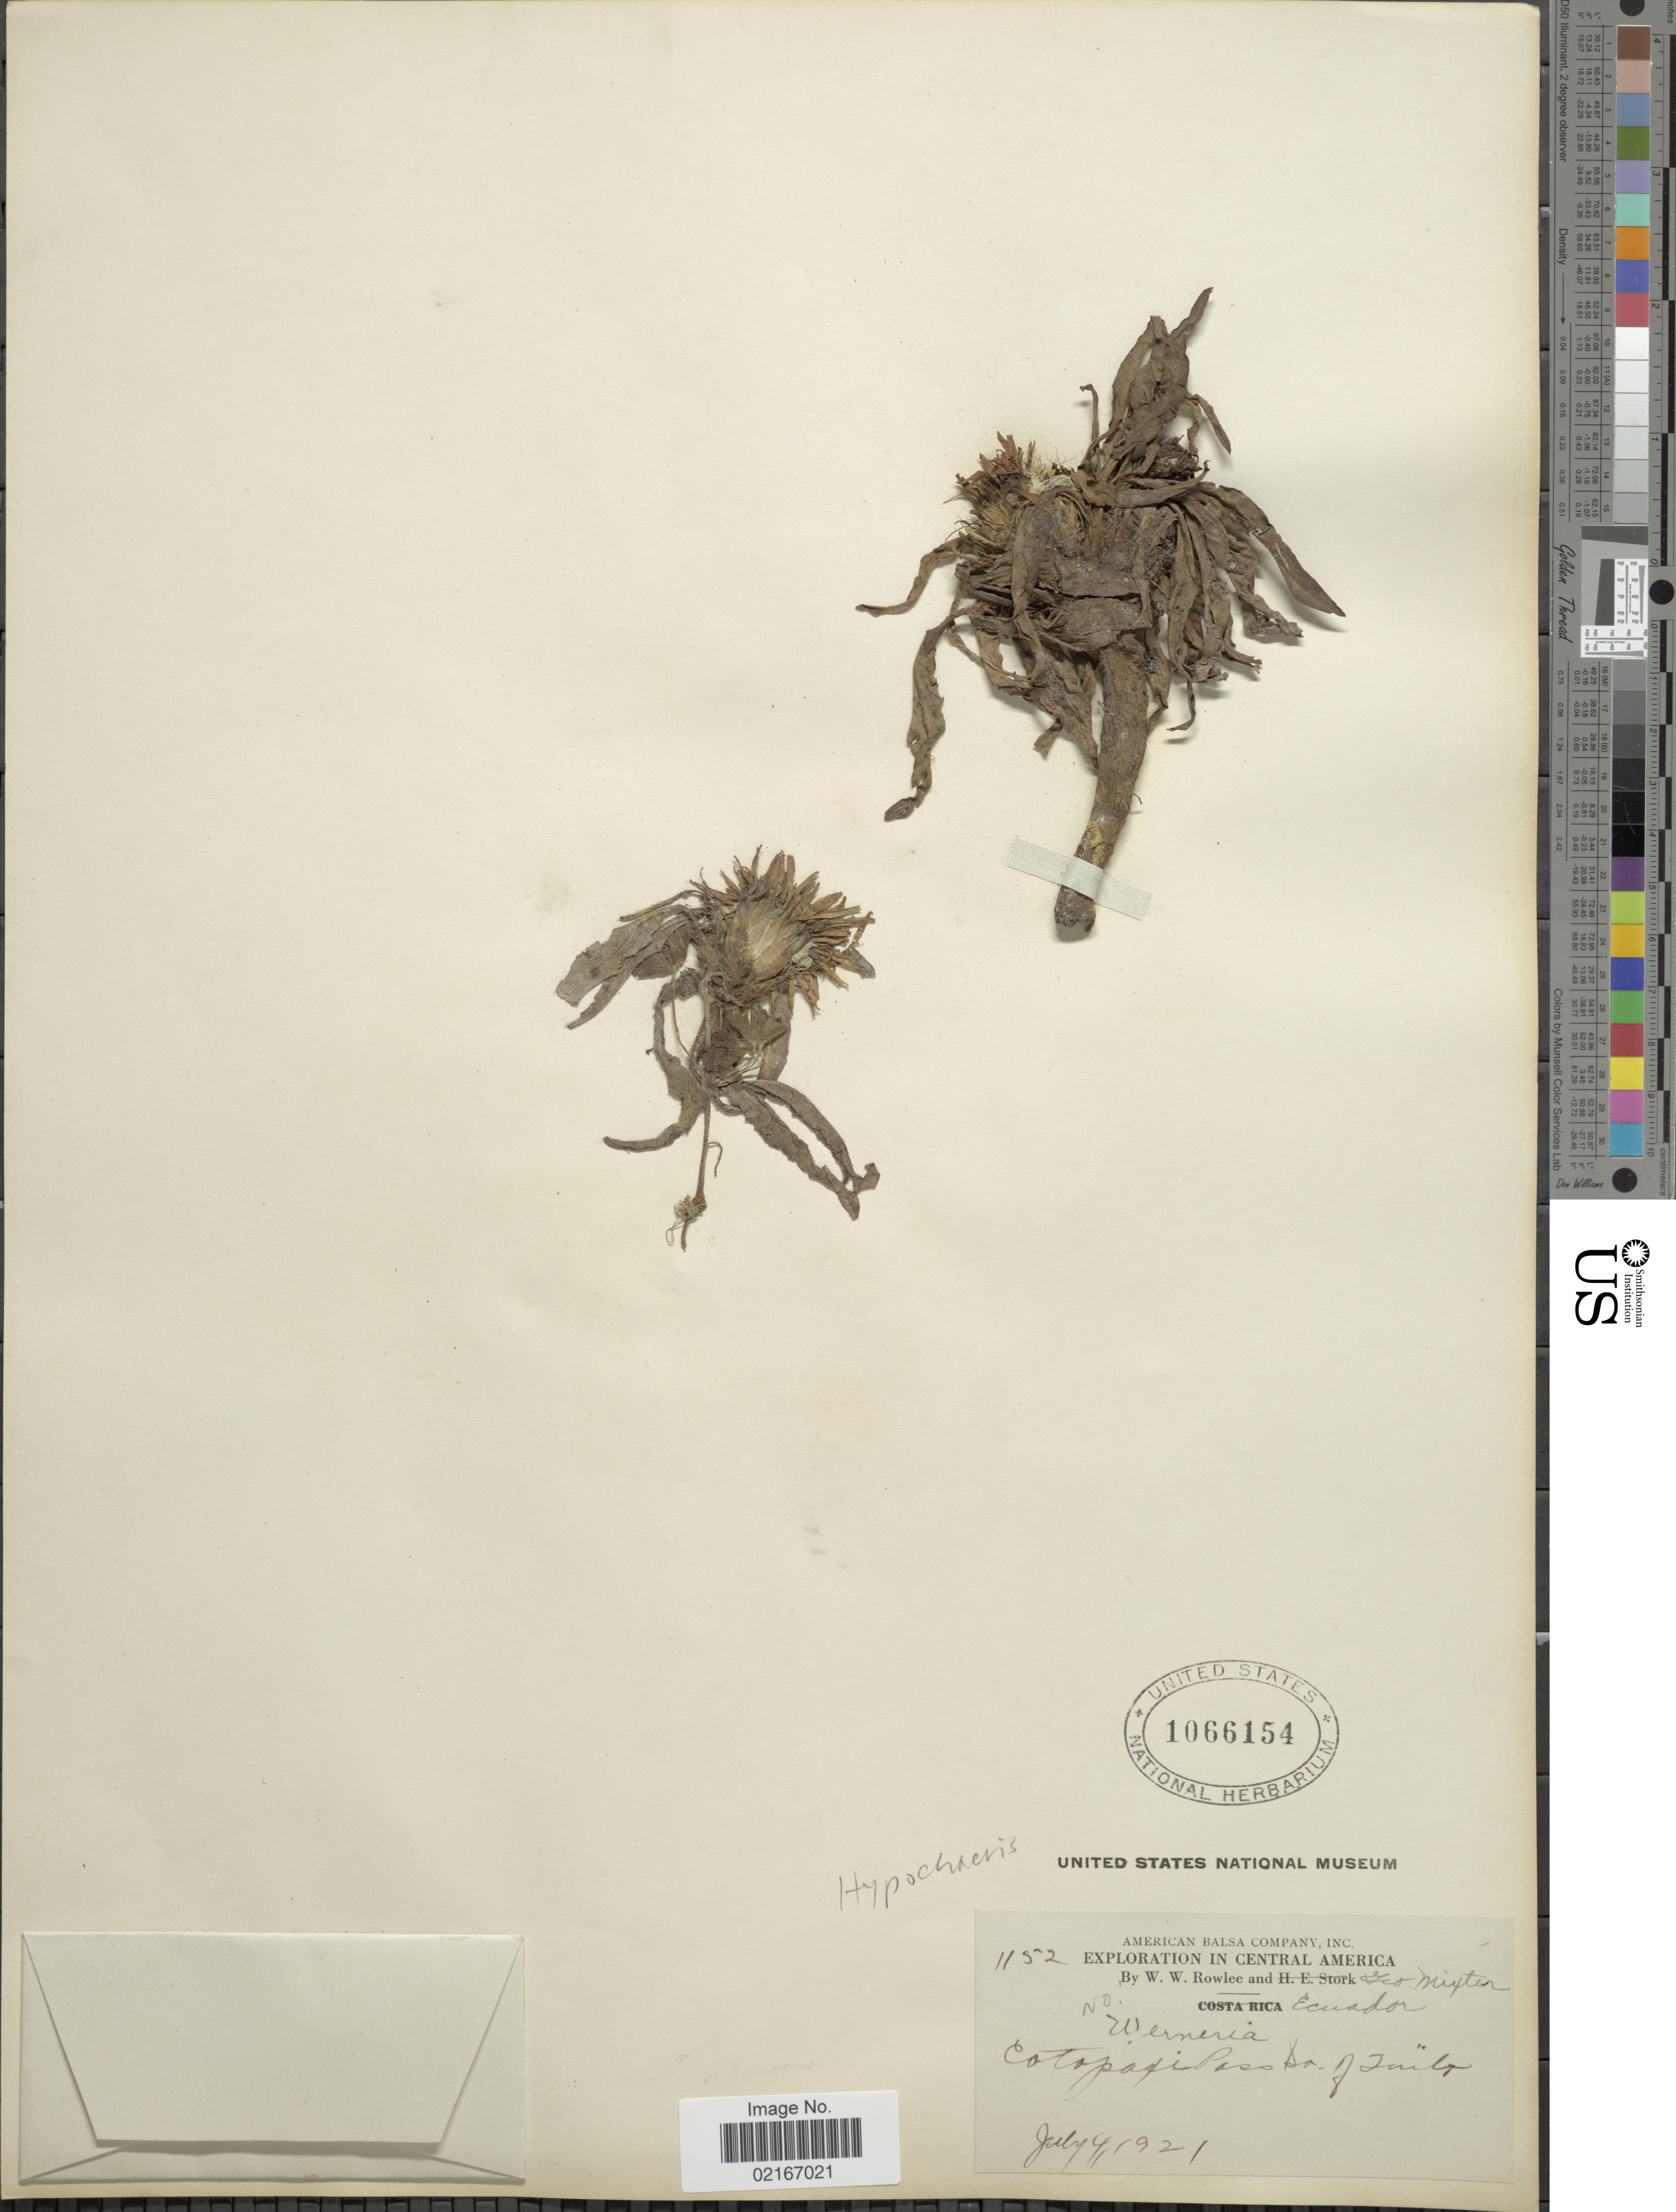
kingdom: Plantae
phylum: Tracheophyta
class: Magnoliopsida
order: Asterales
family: Asteraceae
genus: Hypochaeris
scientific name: Hypochaeris sp.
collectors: W. W. Rowlee & G. Mixter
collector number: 1152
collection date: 1921-07-04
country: Ecuador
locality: Werneria, Central America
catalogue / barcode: US 1066154